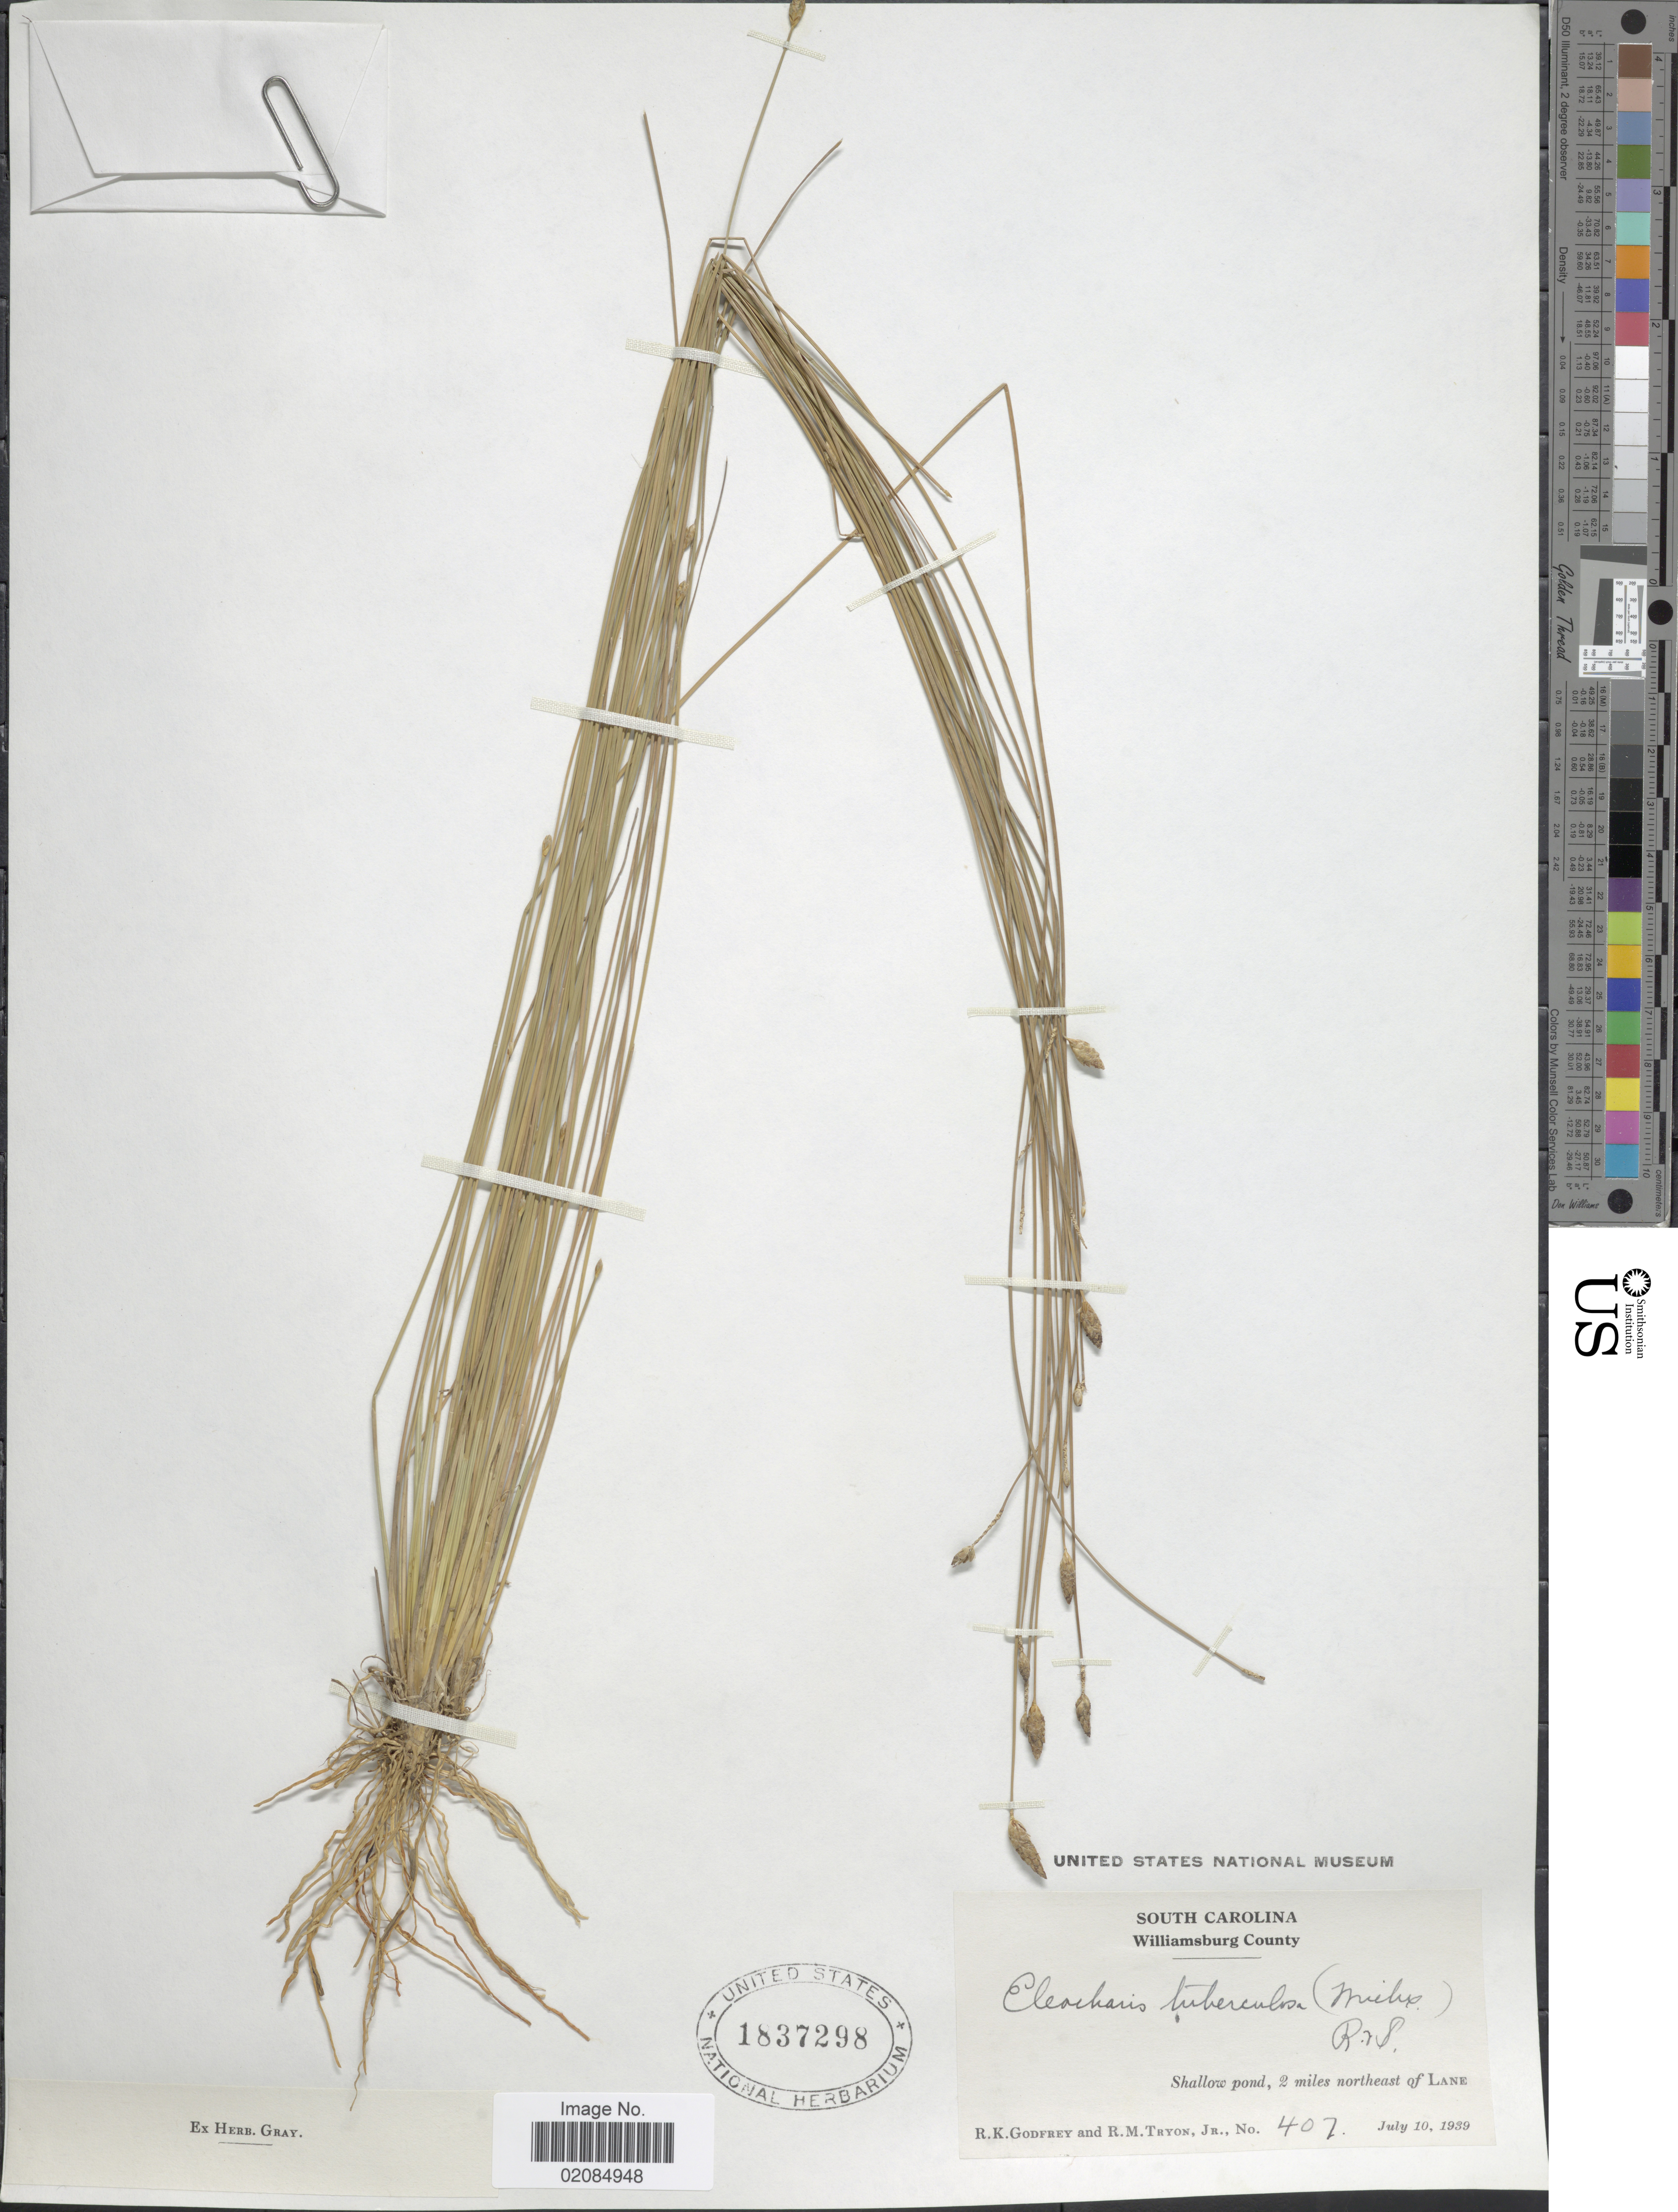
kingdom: Plantae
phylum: Tracheophyta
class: Liliopsida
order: Poales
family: Cyperaceae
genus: Eleocharis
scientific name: Eleocharis tuberculosa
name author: (Michx.) Roem. & Schult.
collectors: R. K. Godfrey & R. M. Tryon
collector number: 407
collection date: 1939-07-10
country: United States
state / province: South Carolina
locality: Williamsburg County. Shallow pond, 2 miles northeast of Lane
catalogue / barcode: US 1837298